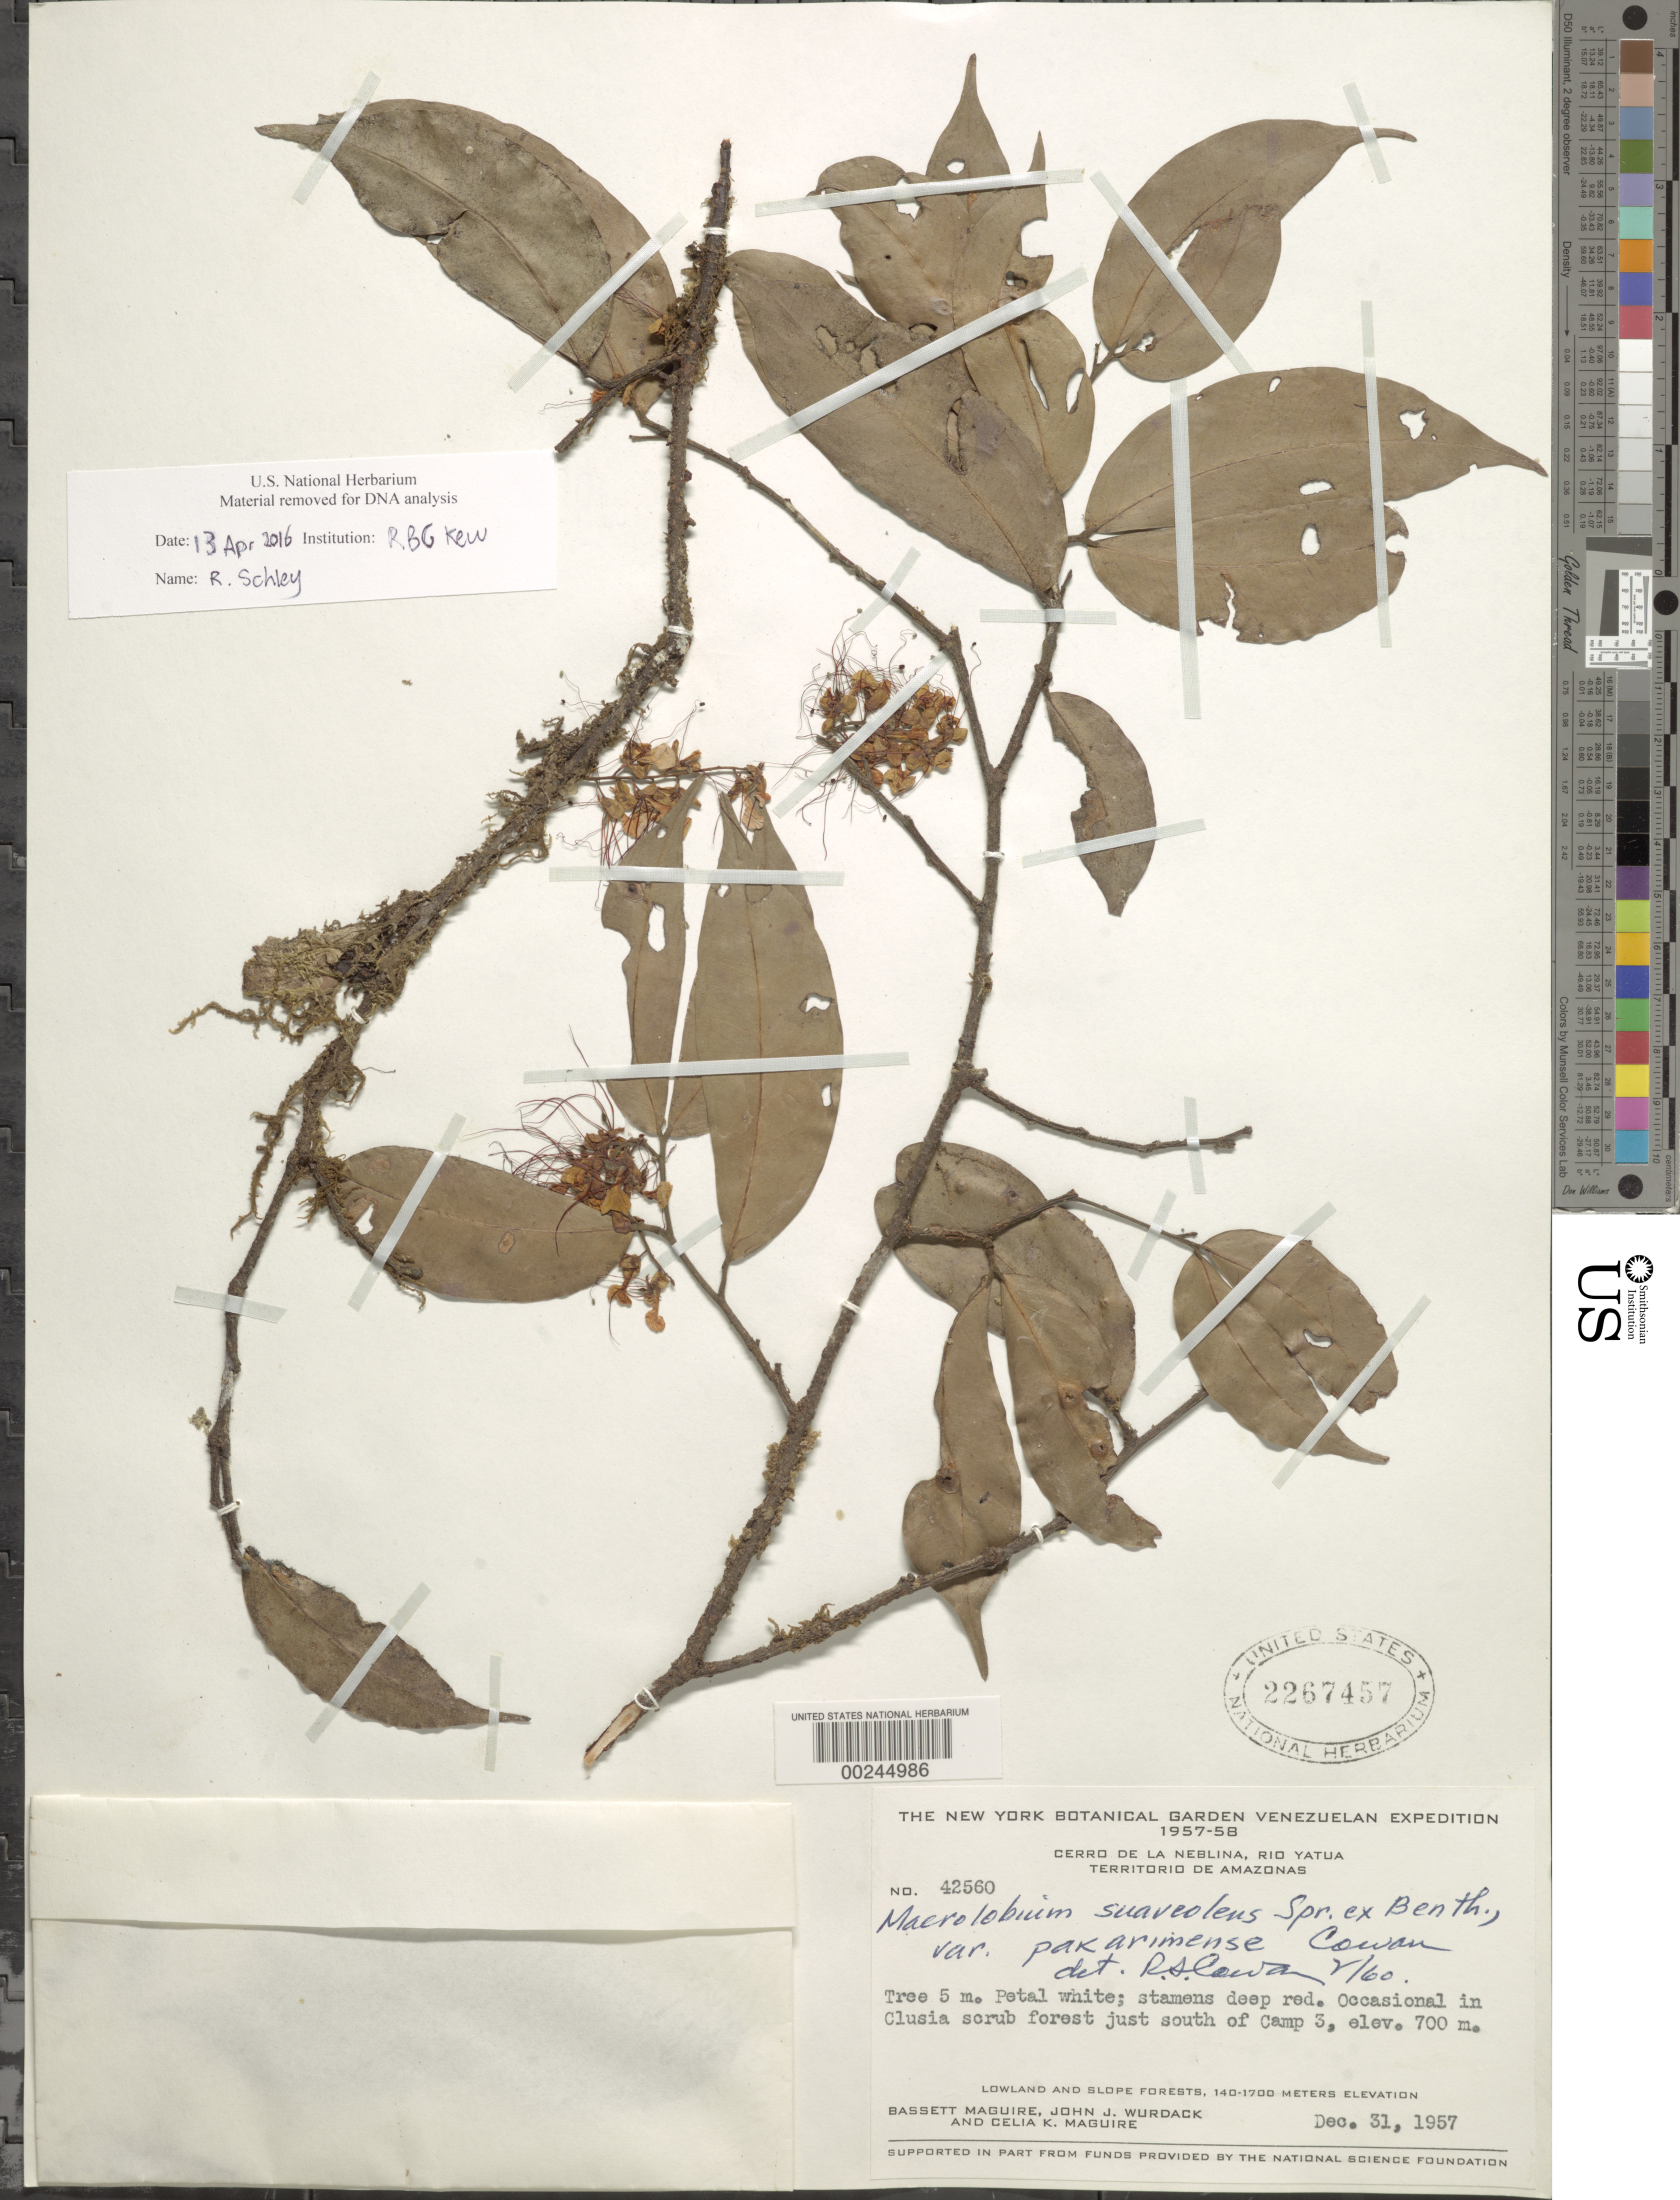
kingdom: Plantae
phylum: Tracheophyta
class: Magnoliopsida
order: Fabales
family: Fabaceae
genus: Macrolobium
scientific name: Macrolobium suaveolens var. pakarimense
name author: R.S. Cowan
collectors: B. Maguire, J. J. Wurdack & C. K. Maguire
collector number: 42560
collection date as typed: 31 Dec 1957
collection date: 1957-12-31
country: Venezuela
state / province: Amazonas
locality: Just s of camp 3; cerro de la neblina, rio yatua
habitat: Clusia scrub forest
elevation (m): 700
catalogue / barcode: US 2267457